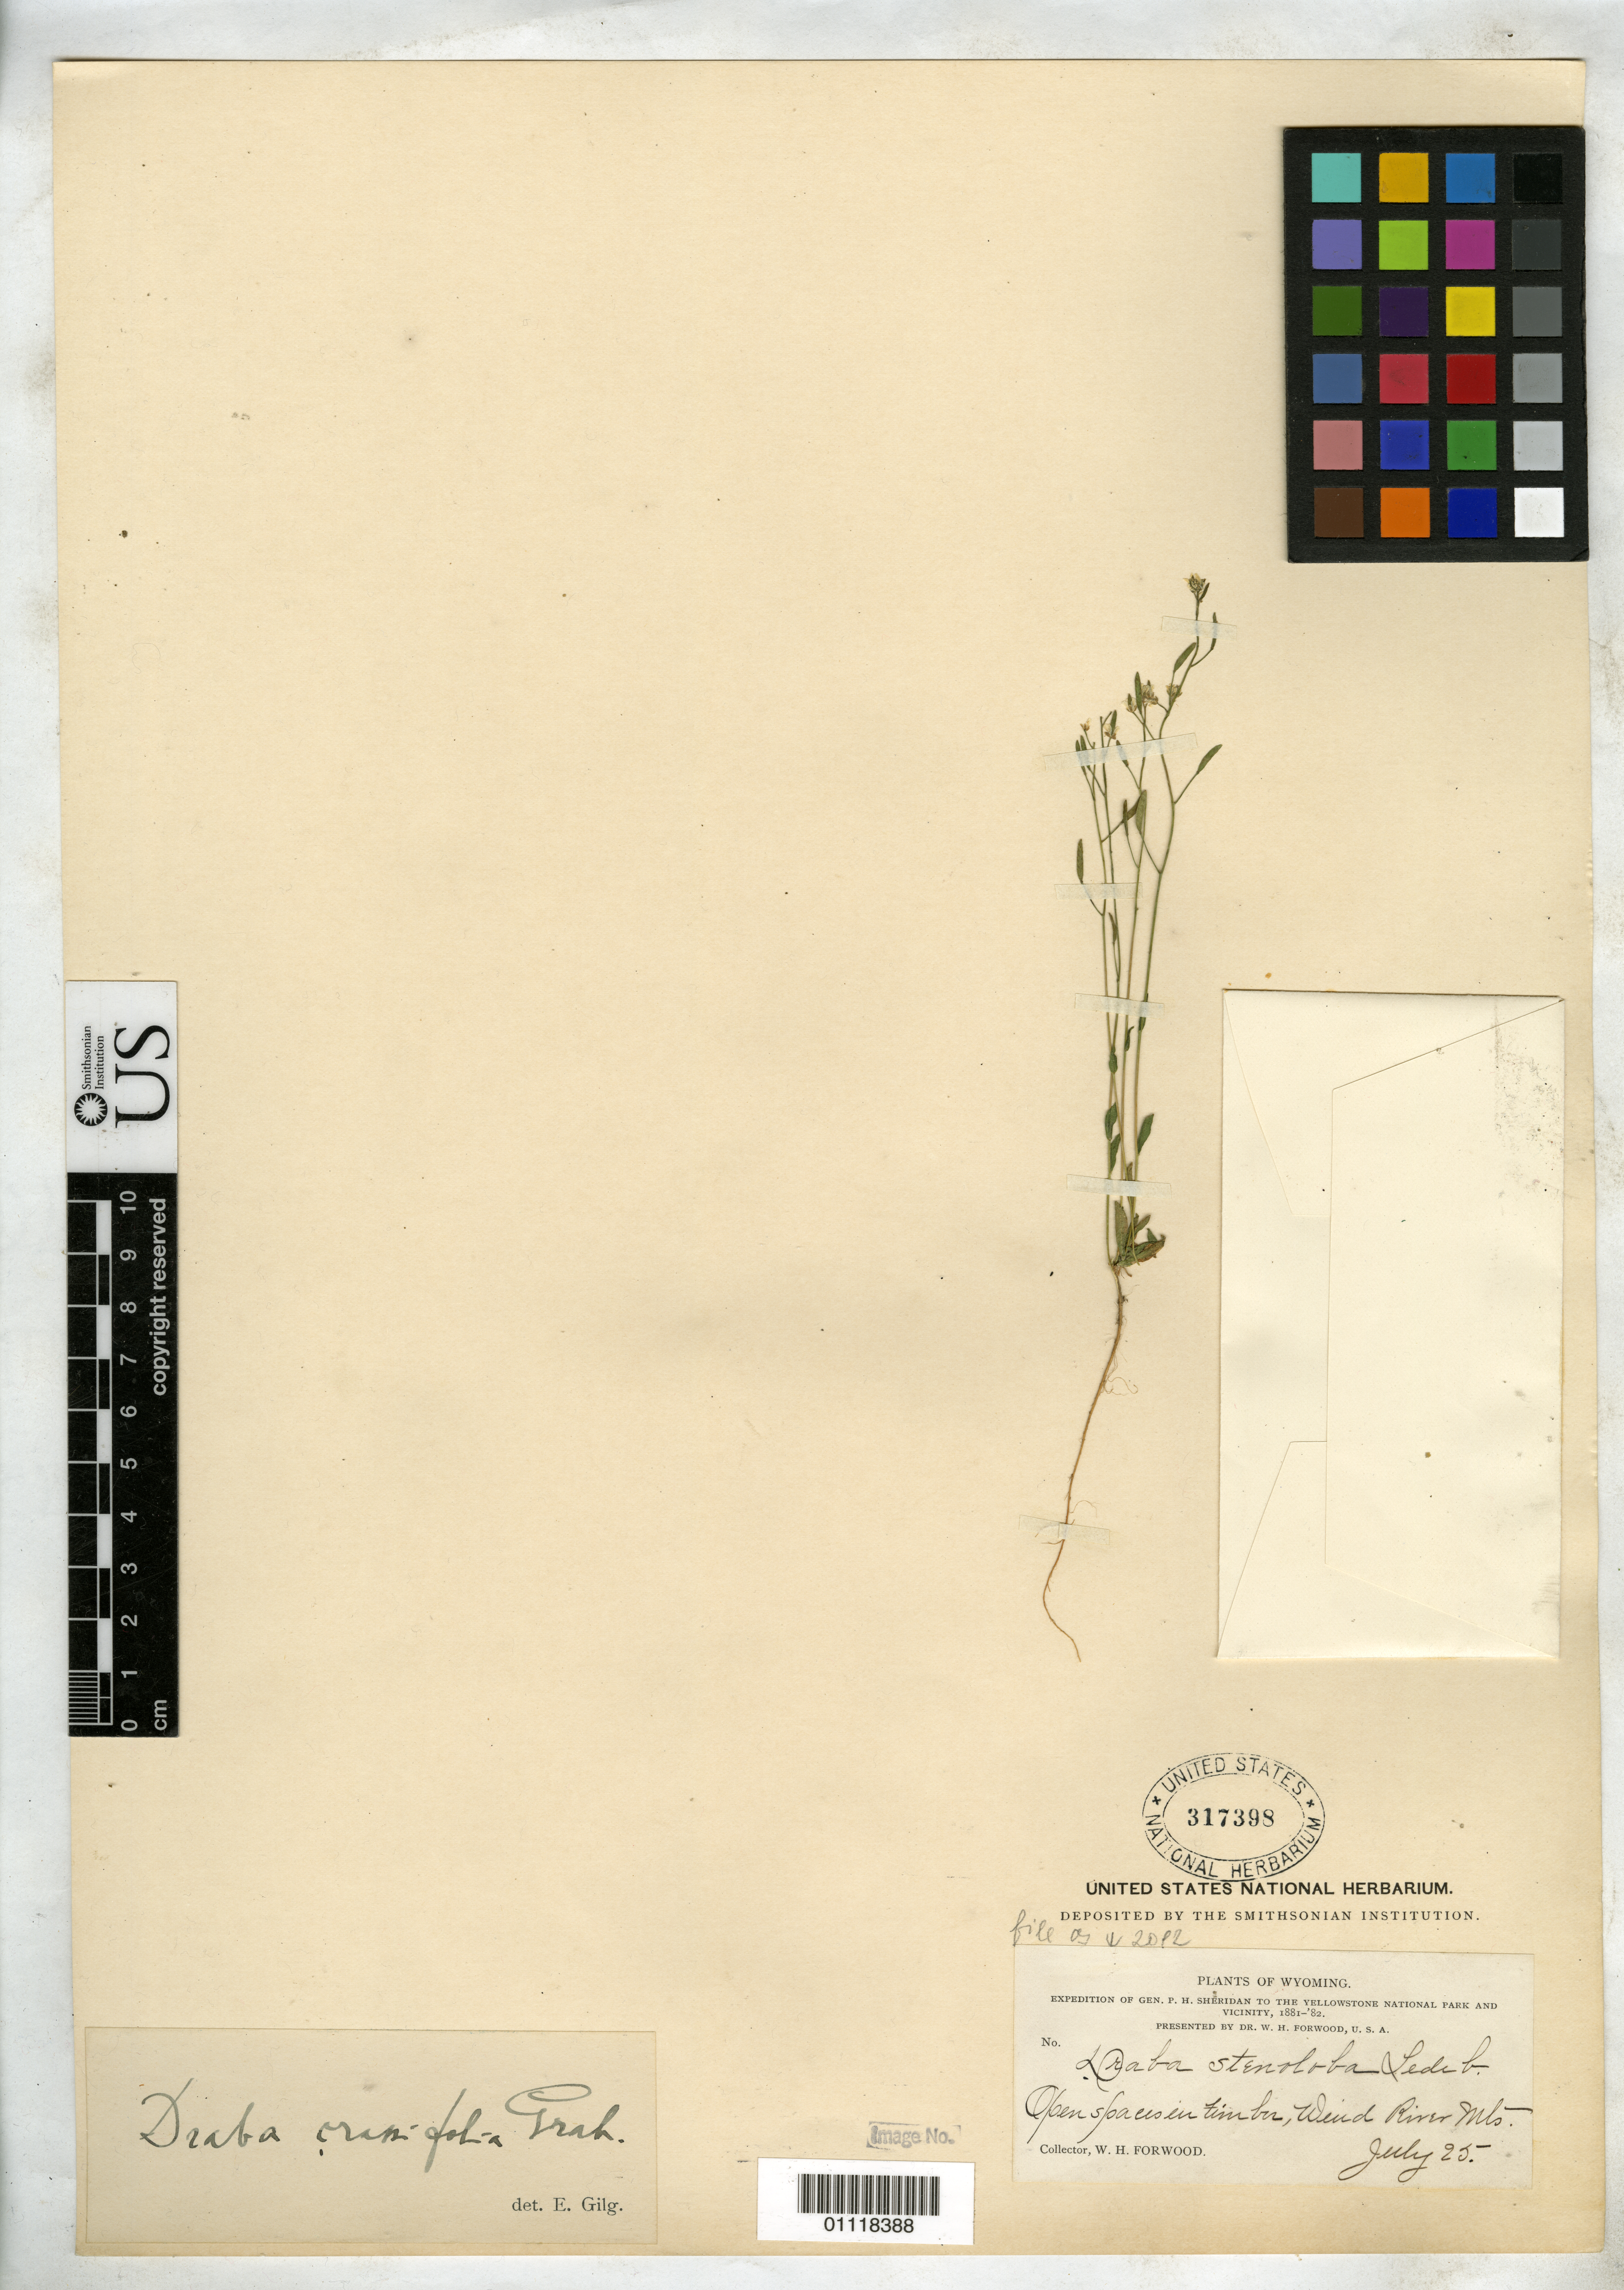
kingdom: Plantae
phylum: Tracheophyta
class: Magnoliopsida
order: Brassicales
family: Brassicaceae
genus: Draba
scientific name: Draba stenoloba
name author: Ledeb.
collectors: W. Forwood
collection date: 1881-07-25 or 1882-07-25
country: United States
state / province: Wyoming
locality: Lincoln Pass, Wind River Mts.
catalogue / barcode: US 317398